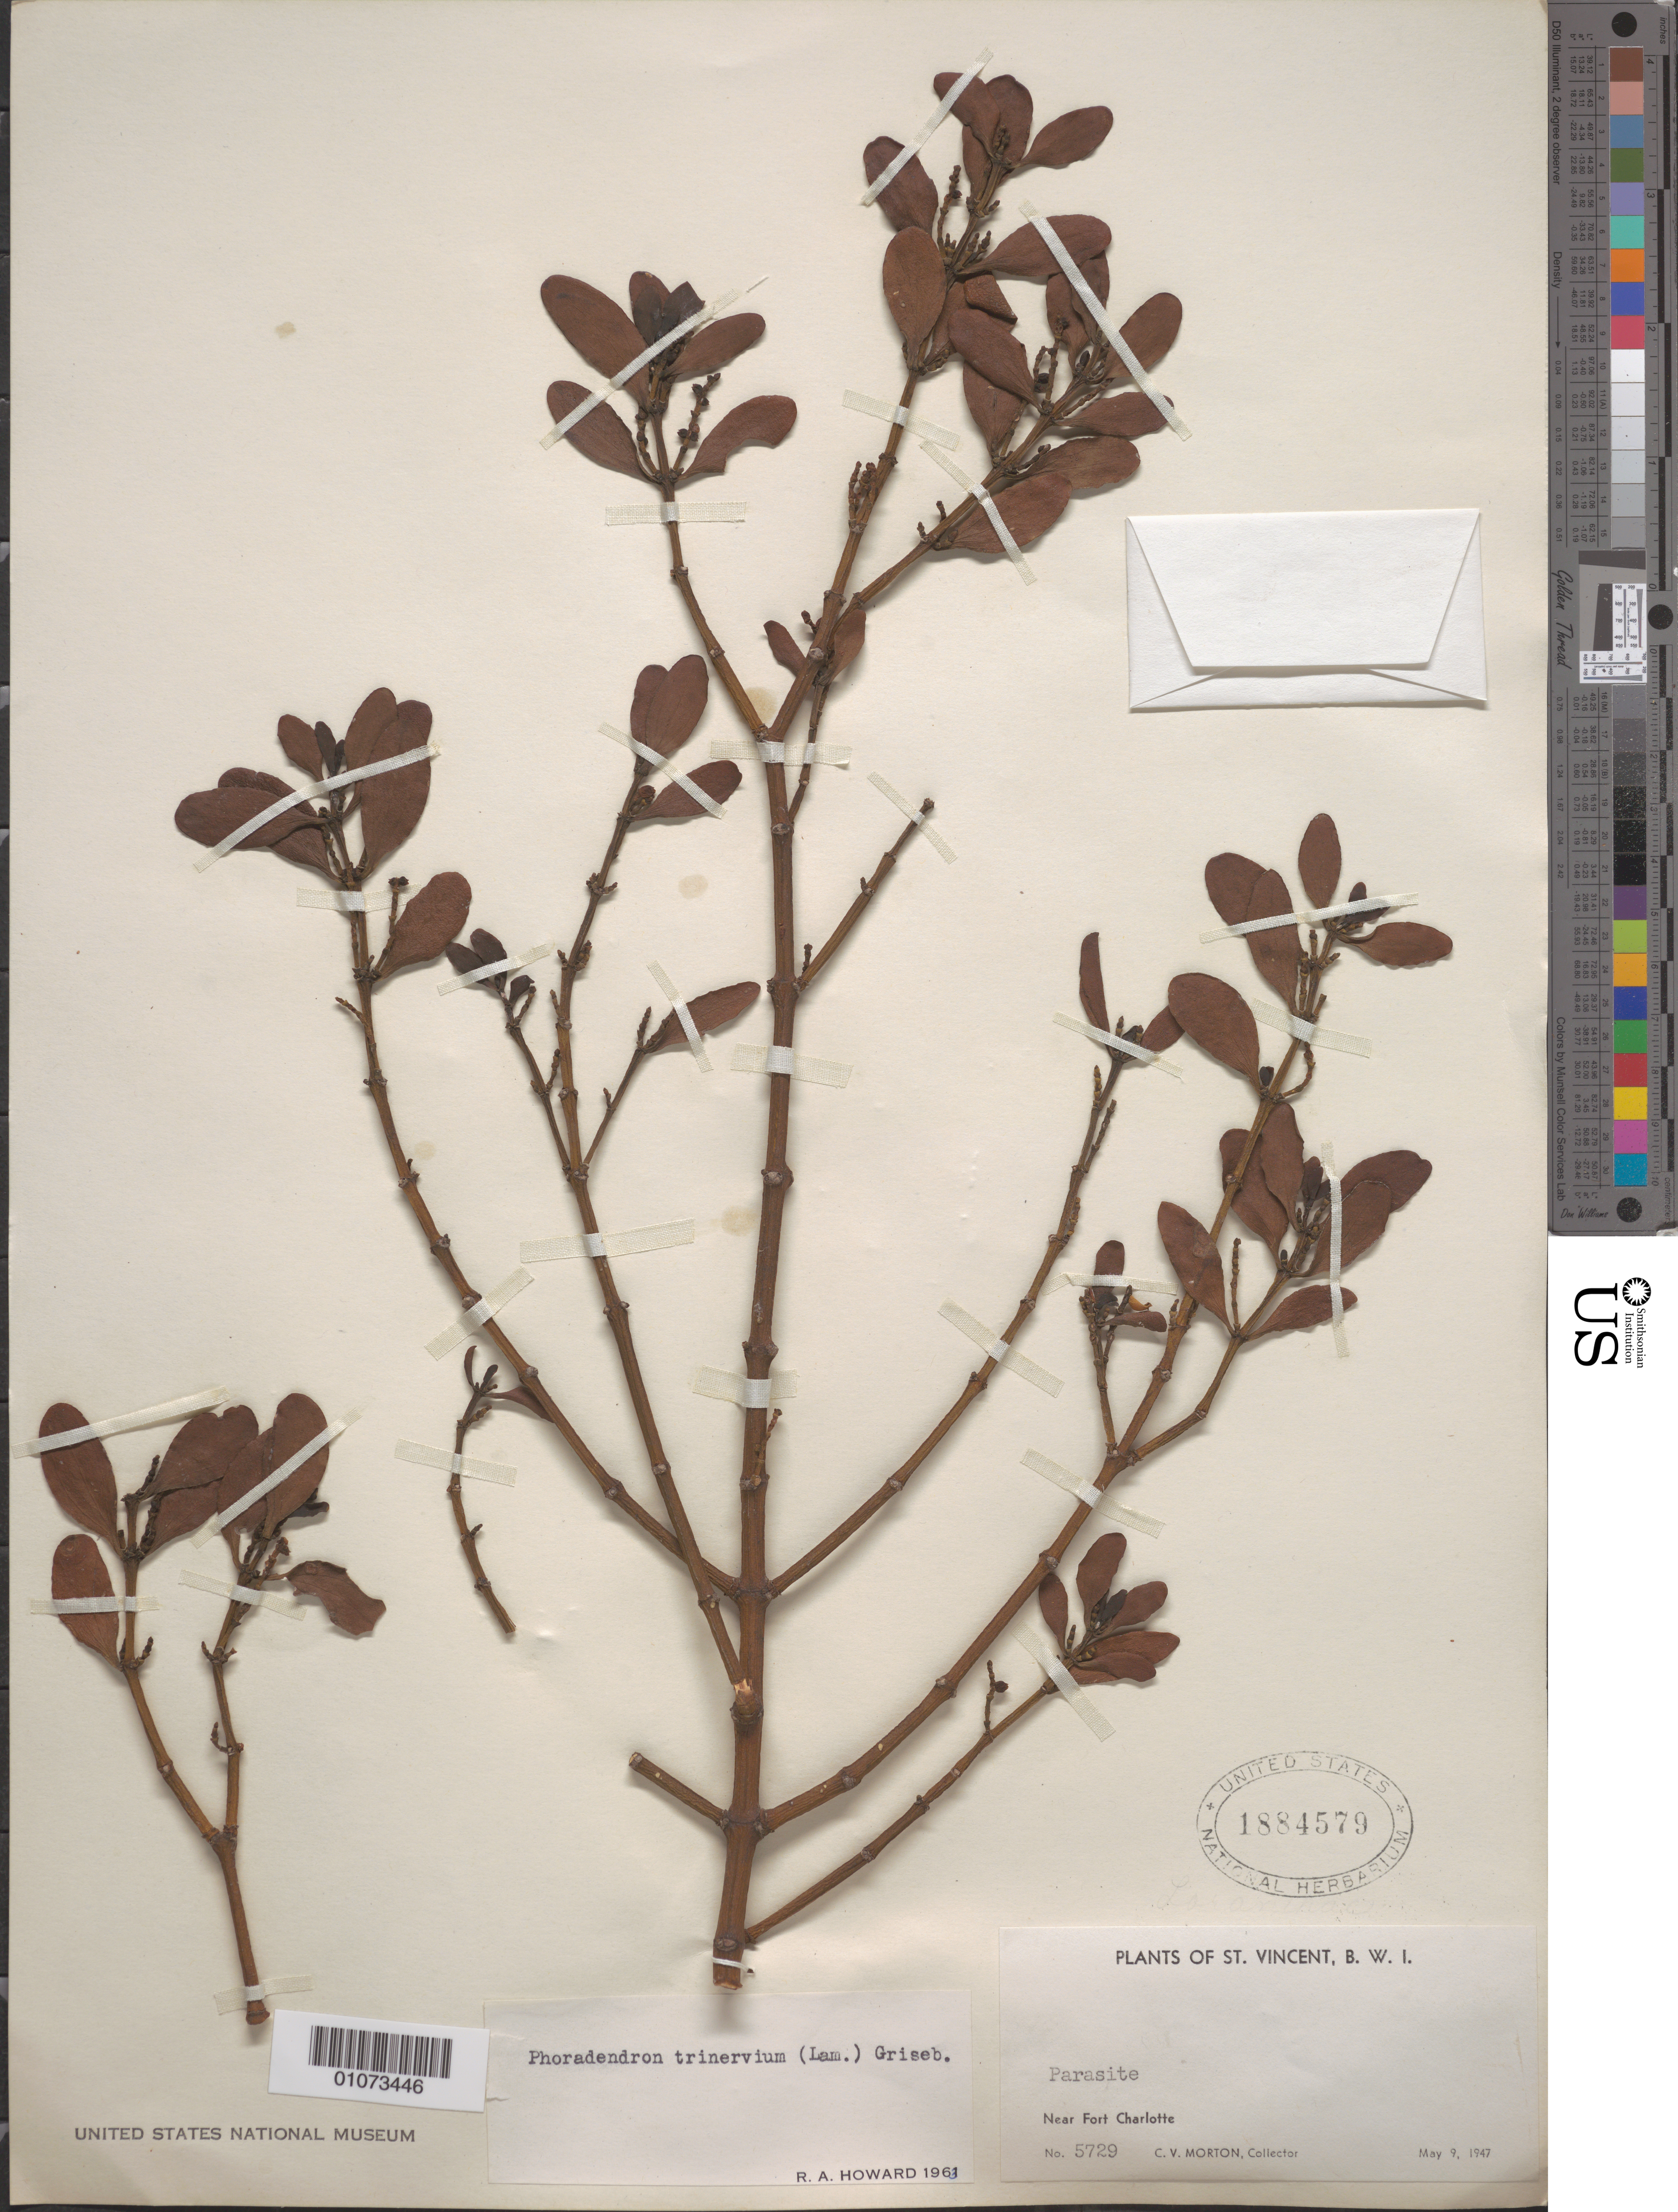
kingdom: Plantae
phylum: Tracheophyta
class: Magnoliopsida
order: Santalales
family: Viscaceae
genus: Phoradendron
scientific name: Phoradendron trinervium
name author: (Lam.) Griseb.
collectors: C. V. Morton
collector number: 5729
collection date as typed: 09 May 1947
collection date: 1947-05-09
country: St. Vincent - Grenadines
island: St. Vincent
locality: Near Fort Charlotte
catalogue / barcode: US 1884579